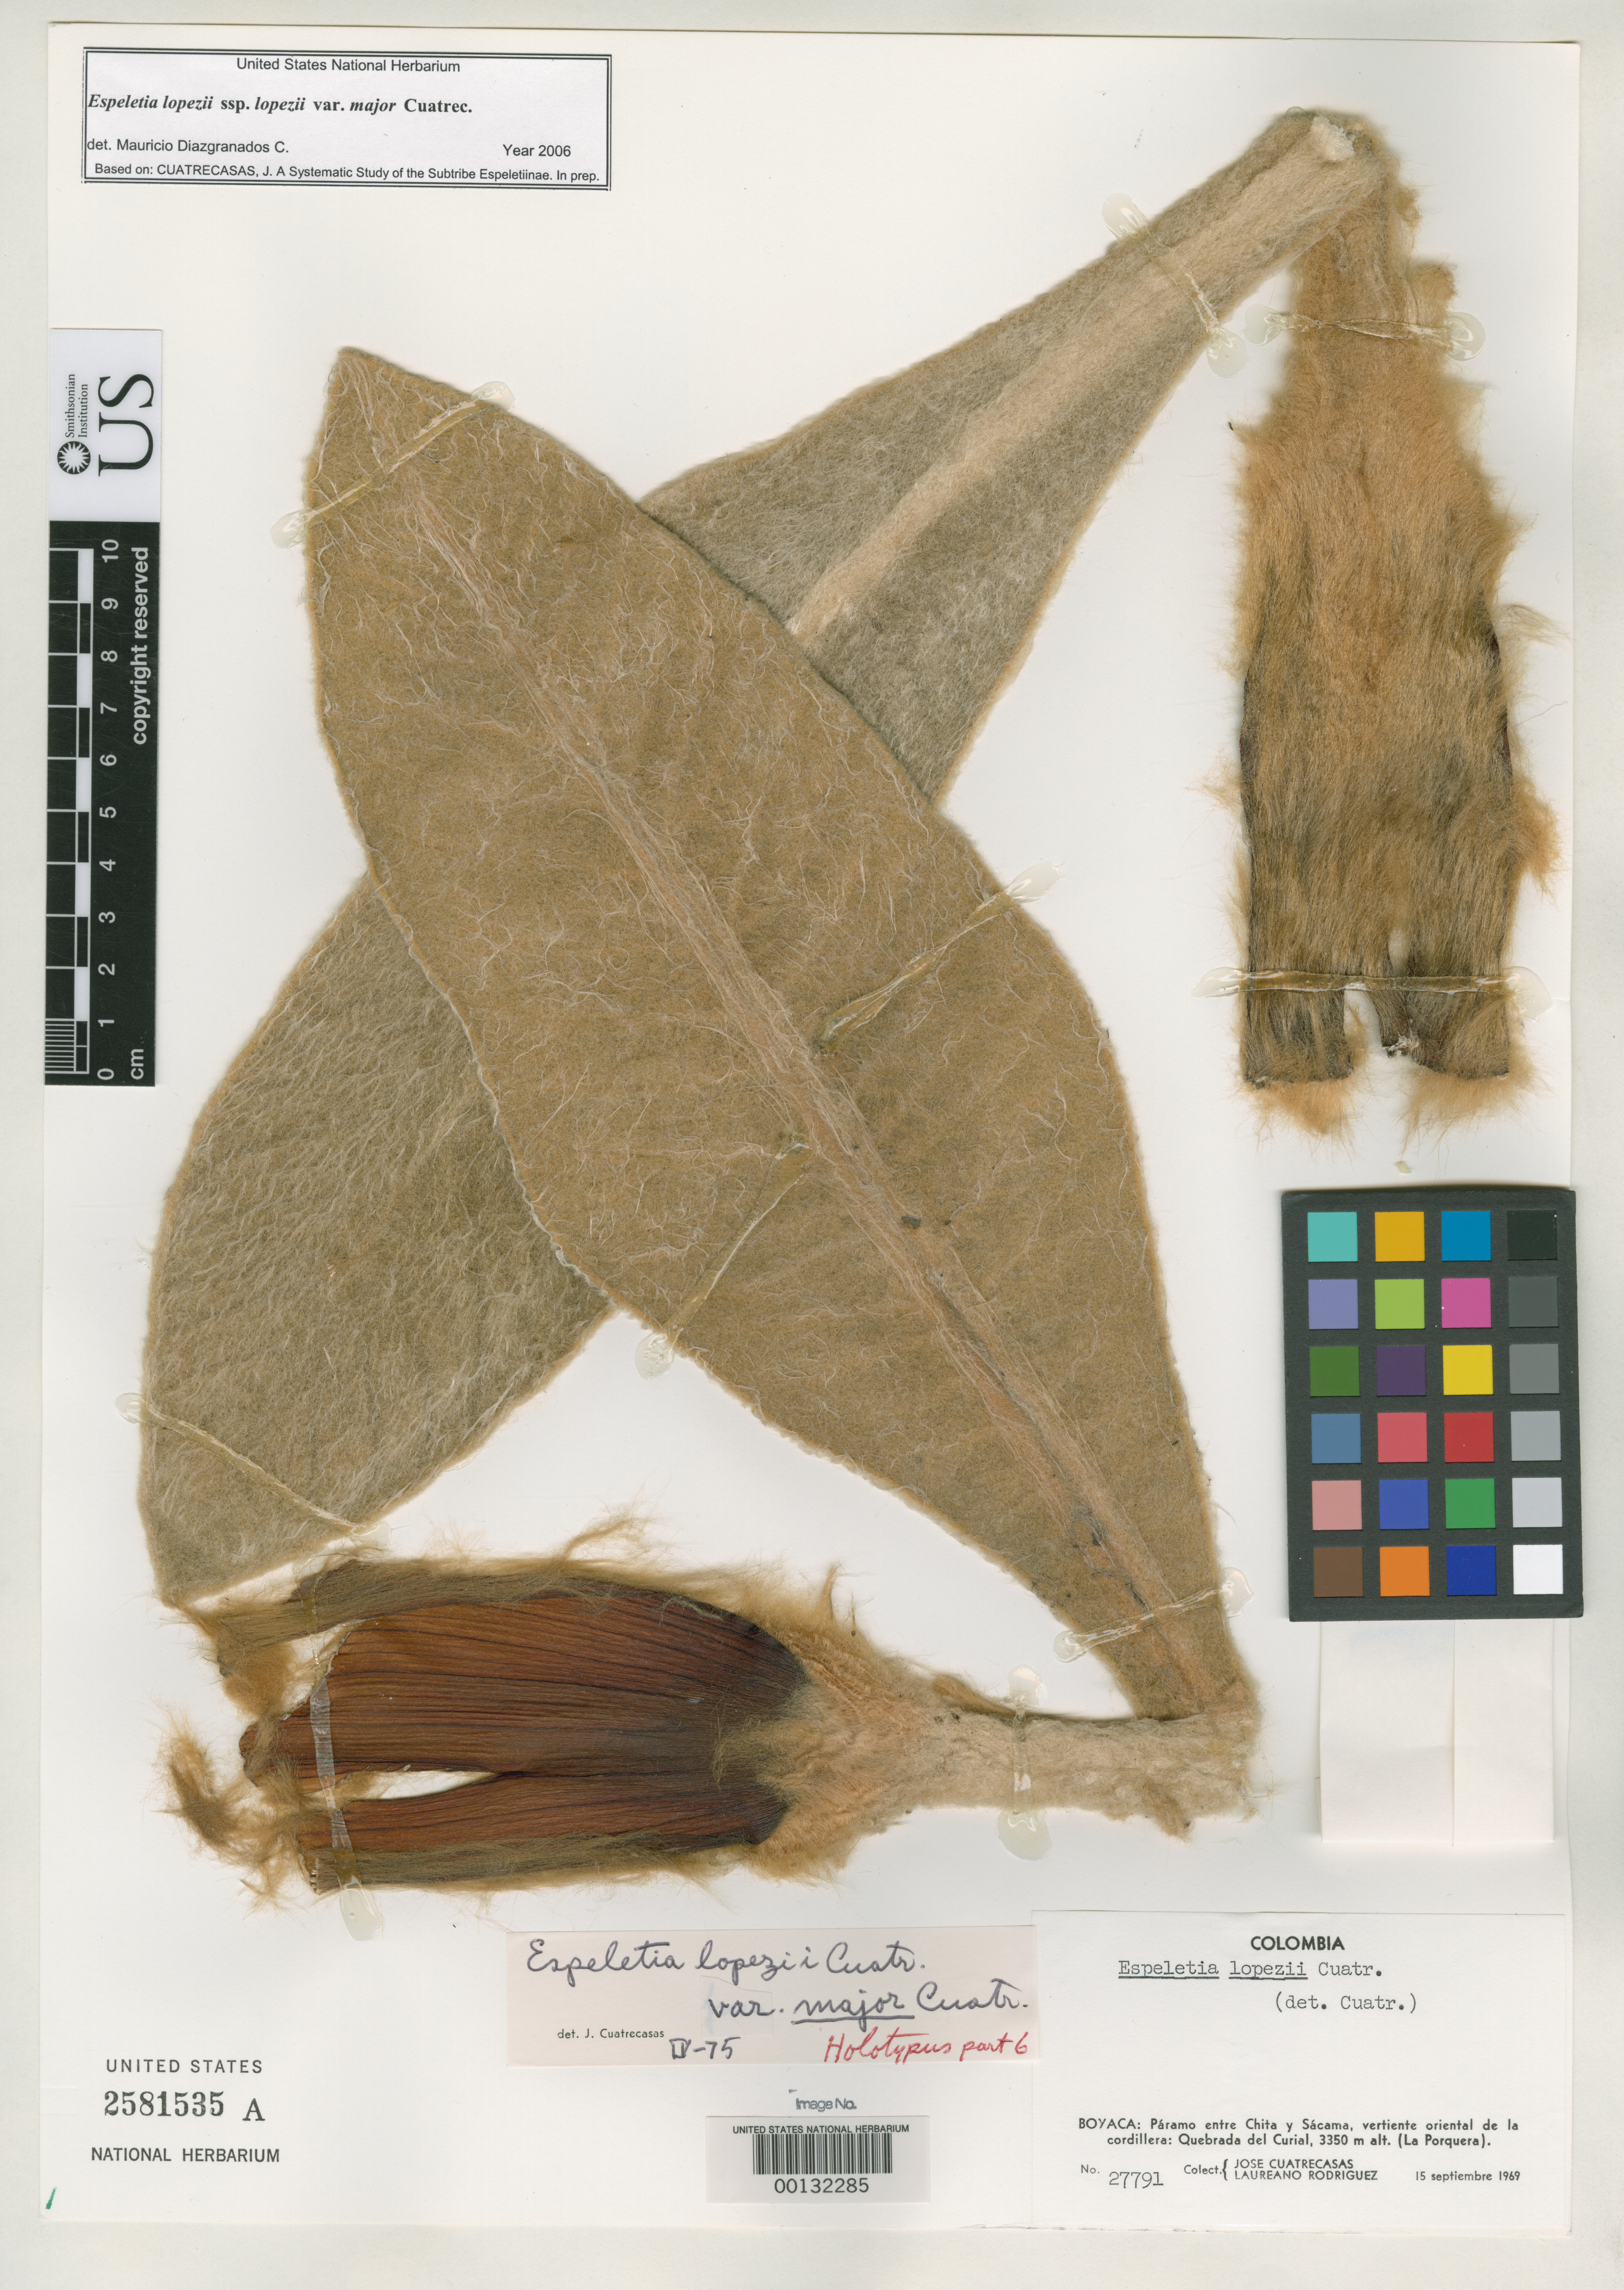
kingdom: Plantae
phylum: Tracheophyta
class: Magnoliopsida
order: Asterales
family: Asteraceae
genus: Espeletia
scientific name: Espeletia lopezii var. major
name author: Cuatrec.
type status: Holotype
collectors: J. Cuatrecasas & L. Rodriguez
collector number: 27791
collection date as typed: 15 Sep 1969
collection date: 1969-09-15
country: Colombia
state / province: Boyacá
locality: Páramo entre Chita & Sacama, Vertiente Oriental de la Cordillera, Quebrada del Curial, La Porquera. [Upland between Chita & Sacama, eastern slope of the mountain range, Quebrada del Curial, La Porquera.]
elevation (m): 3350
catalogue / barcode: US 2581535A